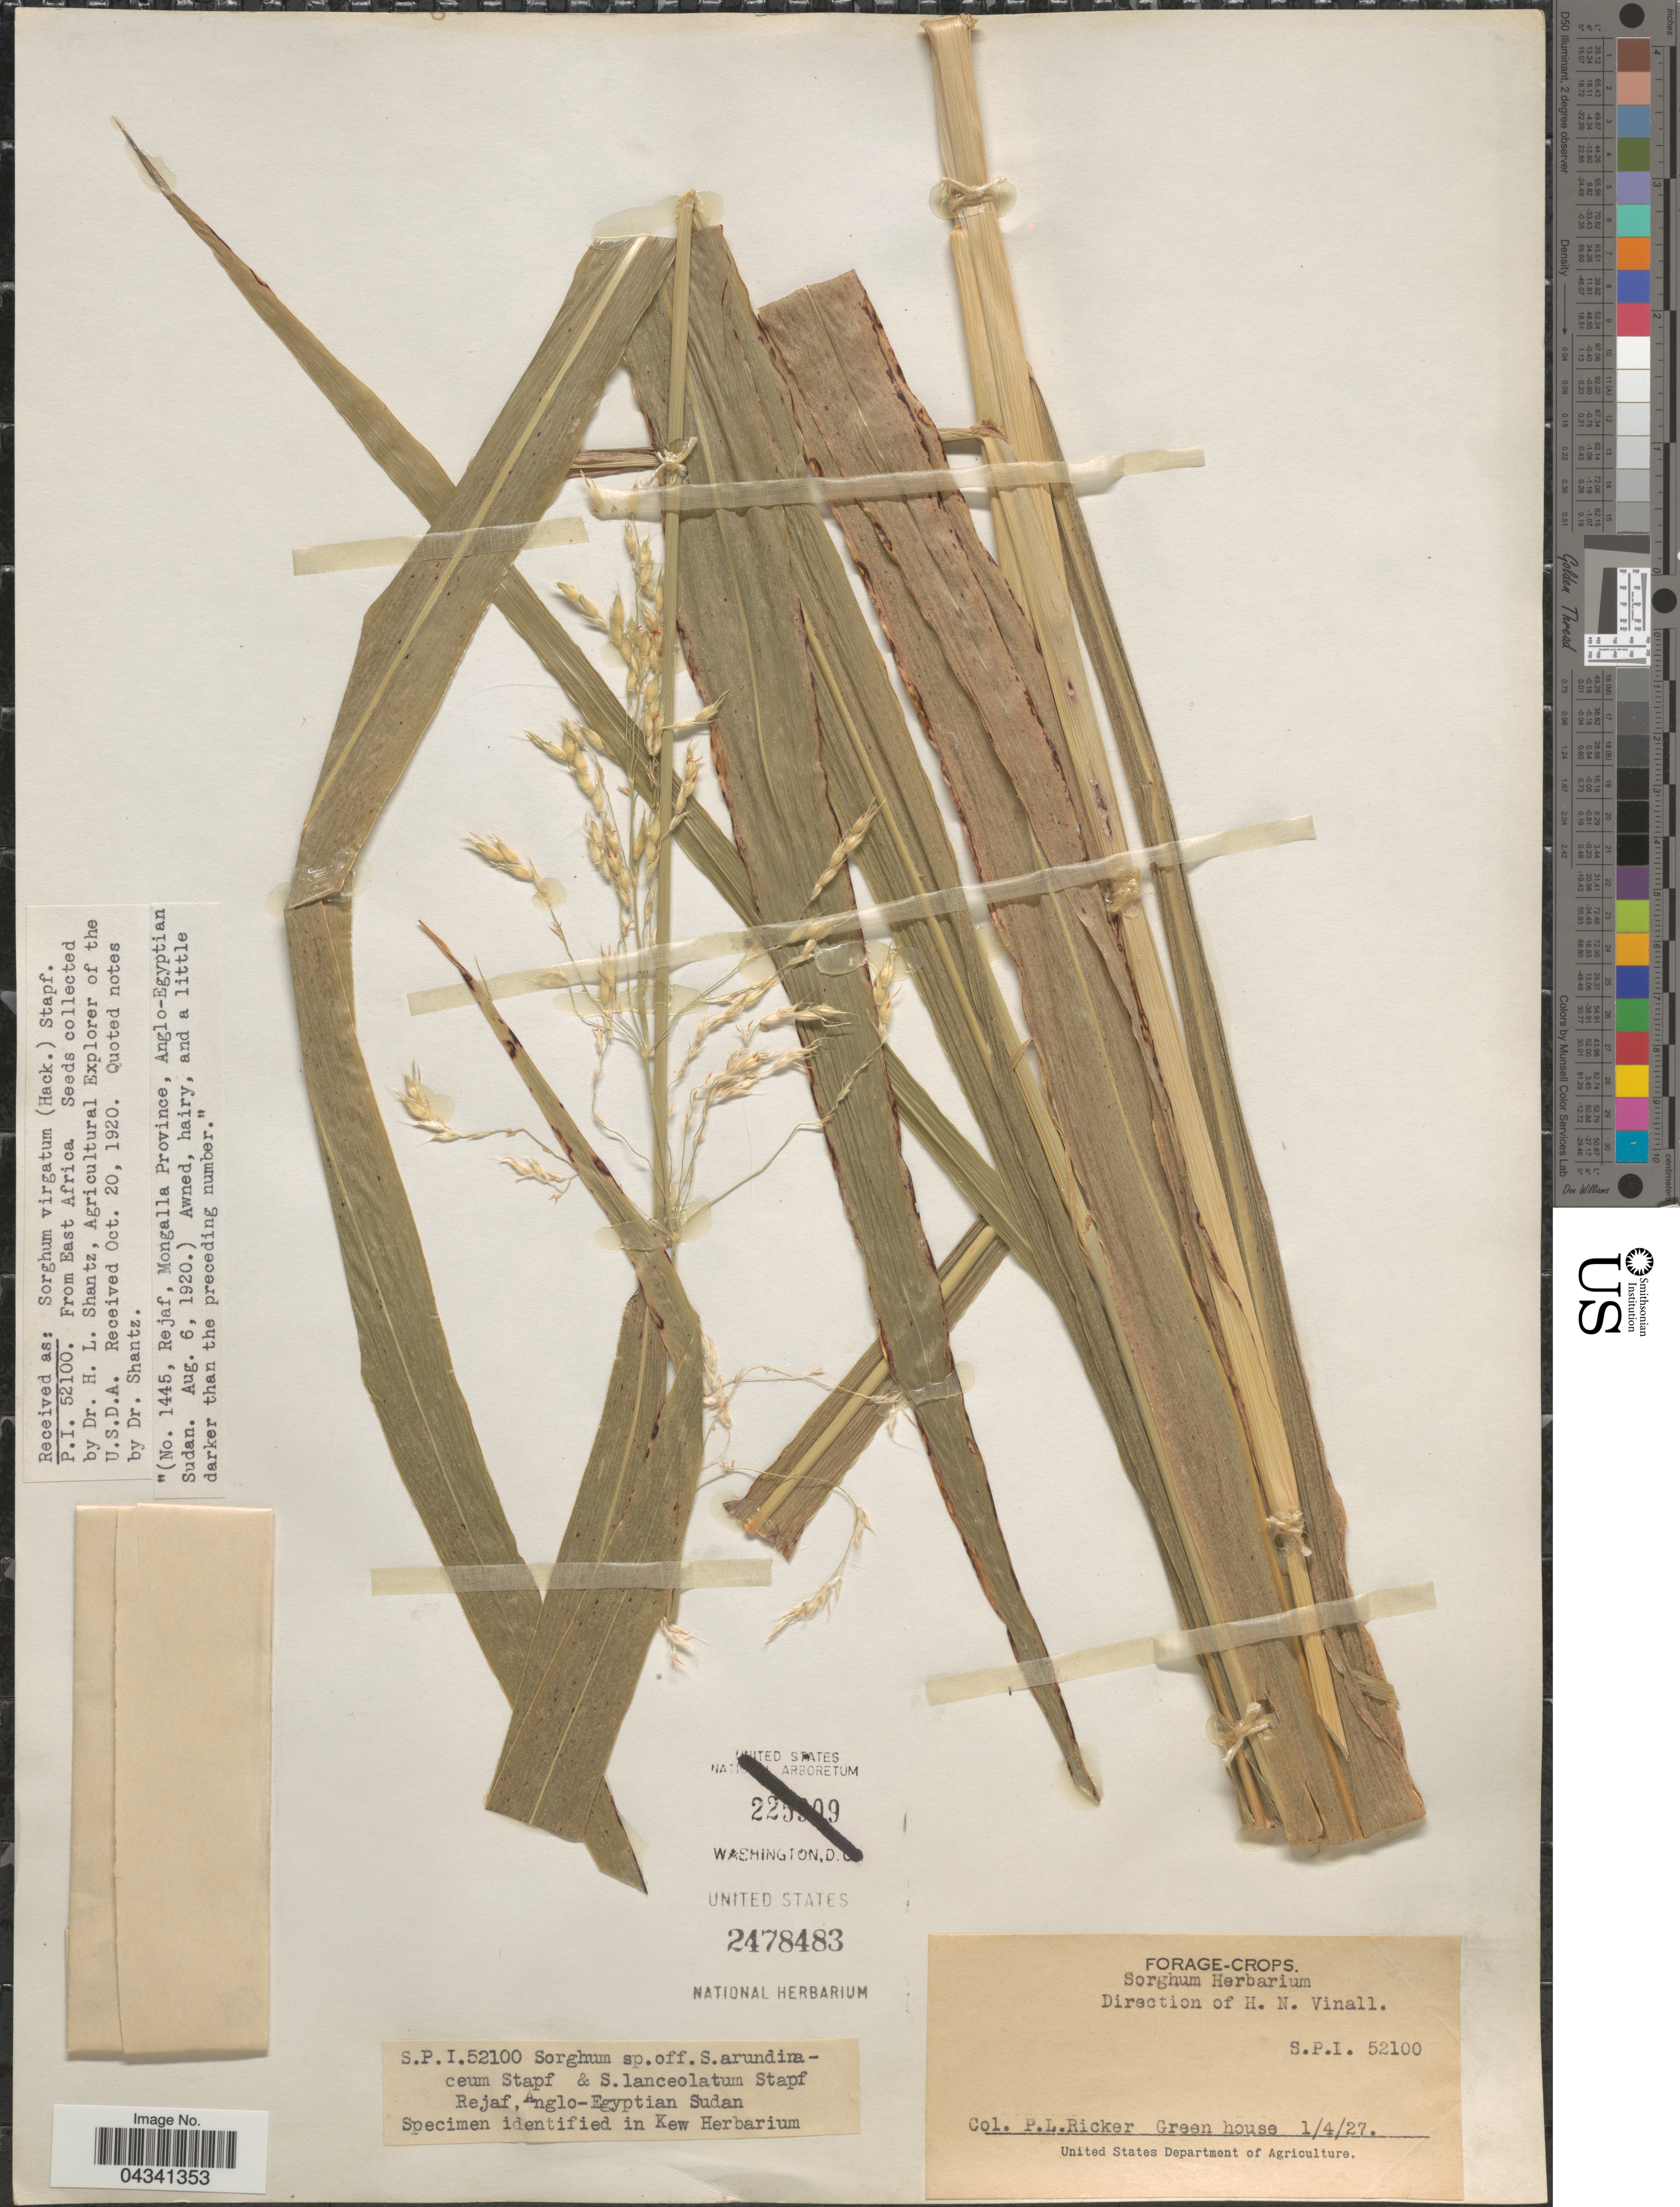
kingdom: Plantae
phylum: Tracheophyta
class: Liliopsida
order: Poales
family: Poaceae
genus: Sorghum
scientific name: Sorghum arundinaceum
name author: (Desv.) Stapf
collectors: P. Ricker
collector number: S.P.I. 52100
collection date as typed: Transcribed d/m/y: 1/4/27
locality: Green house.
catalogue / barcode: US 2478483